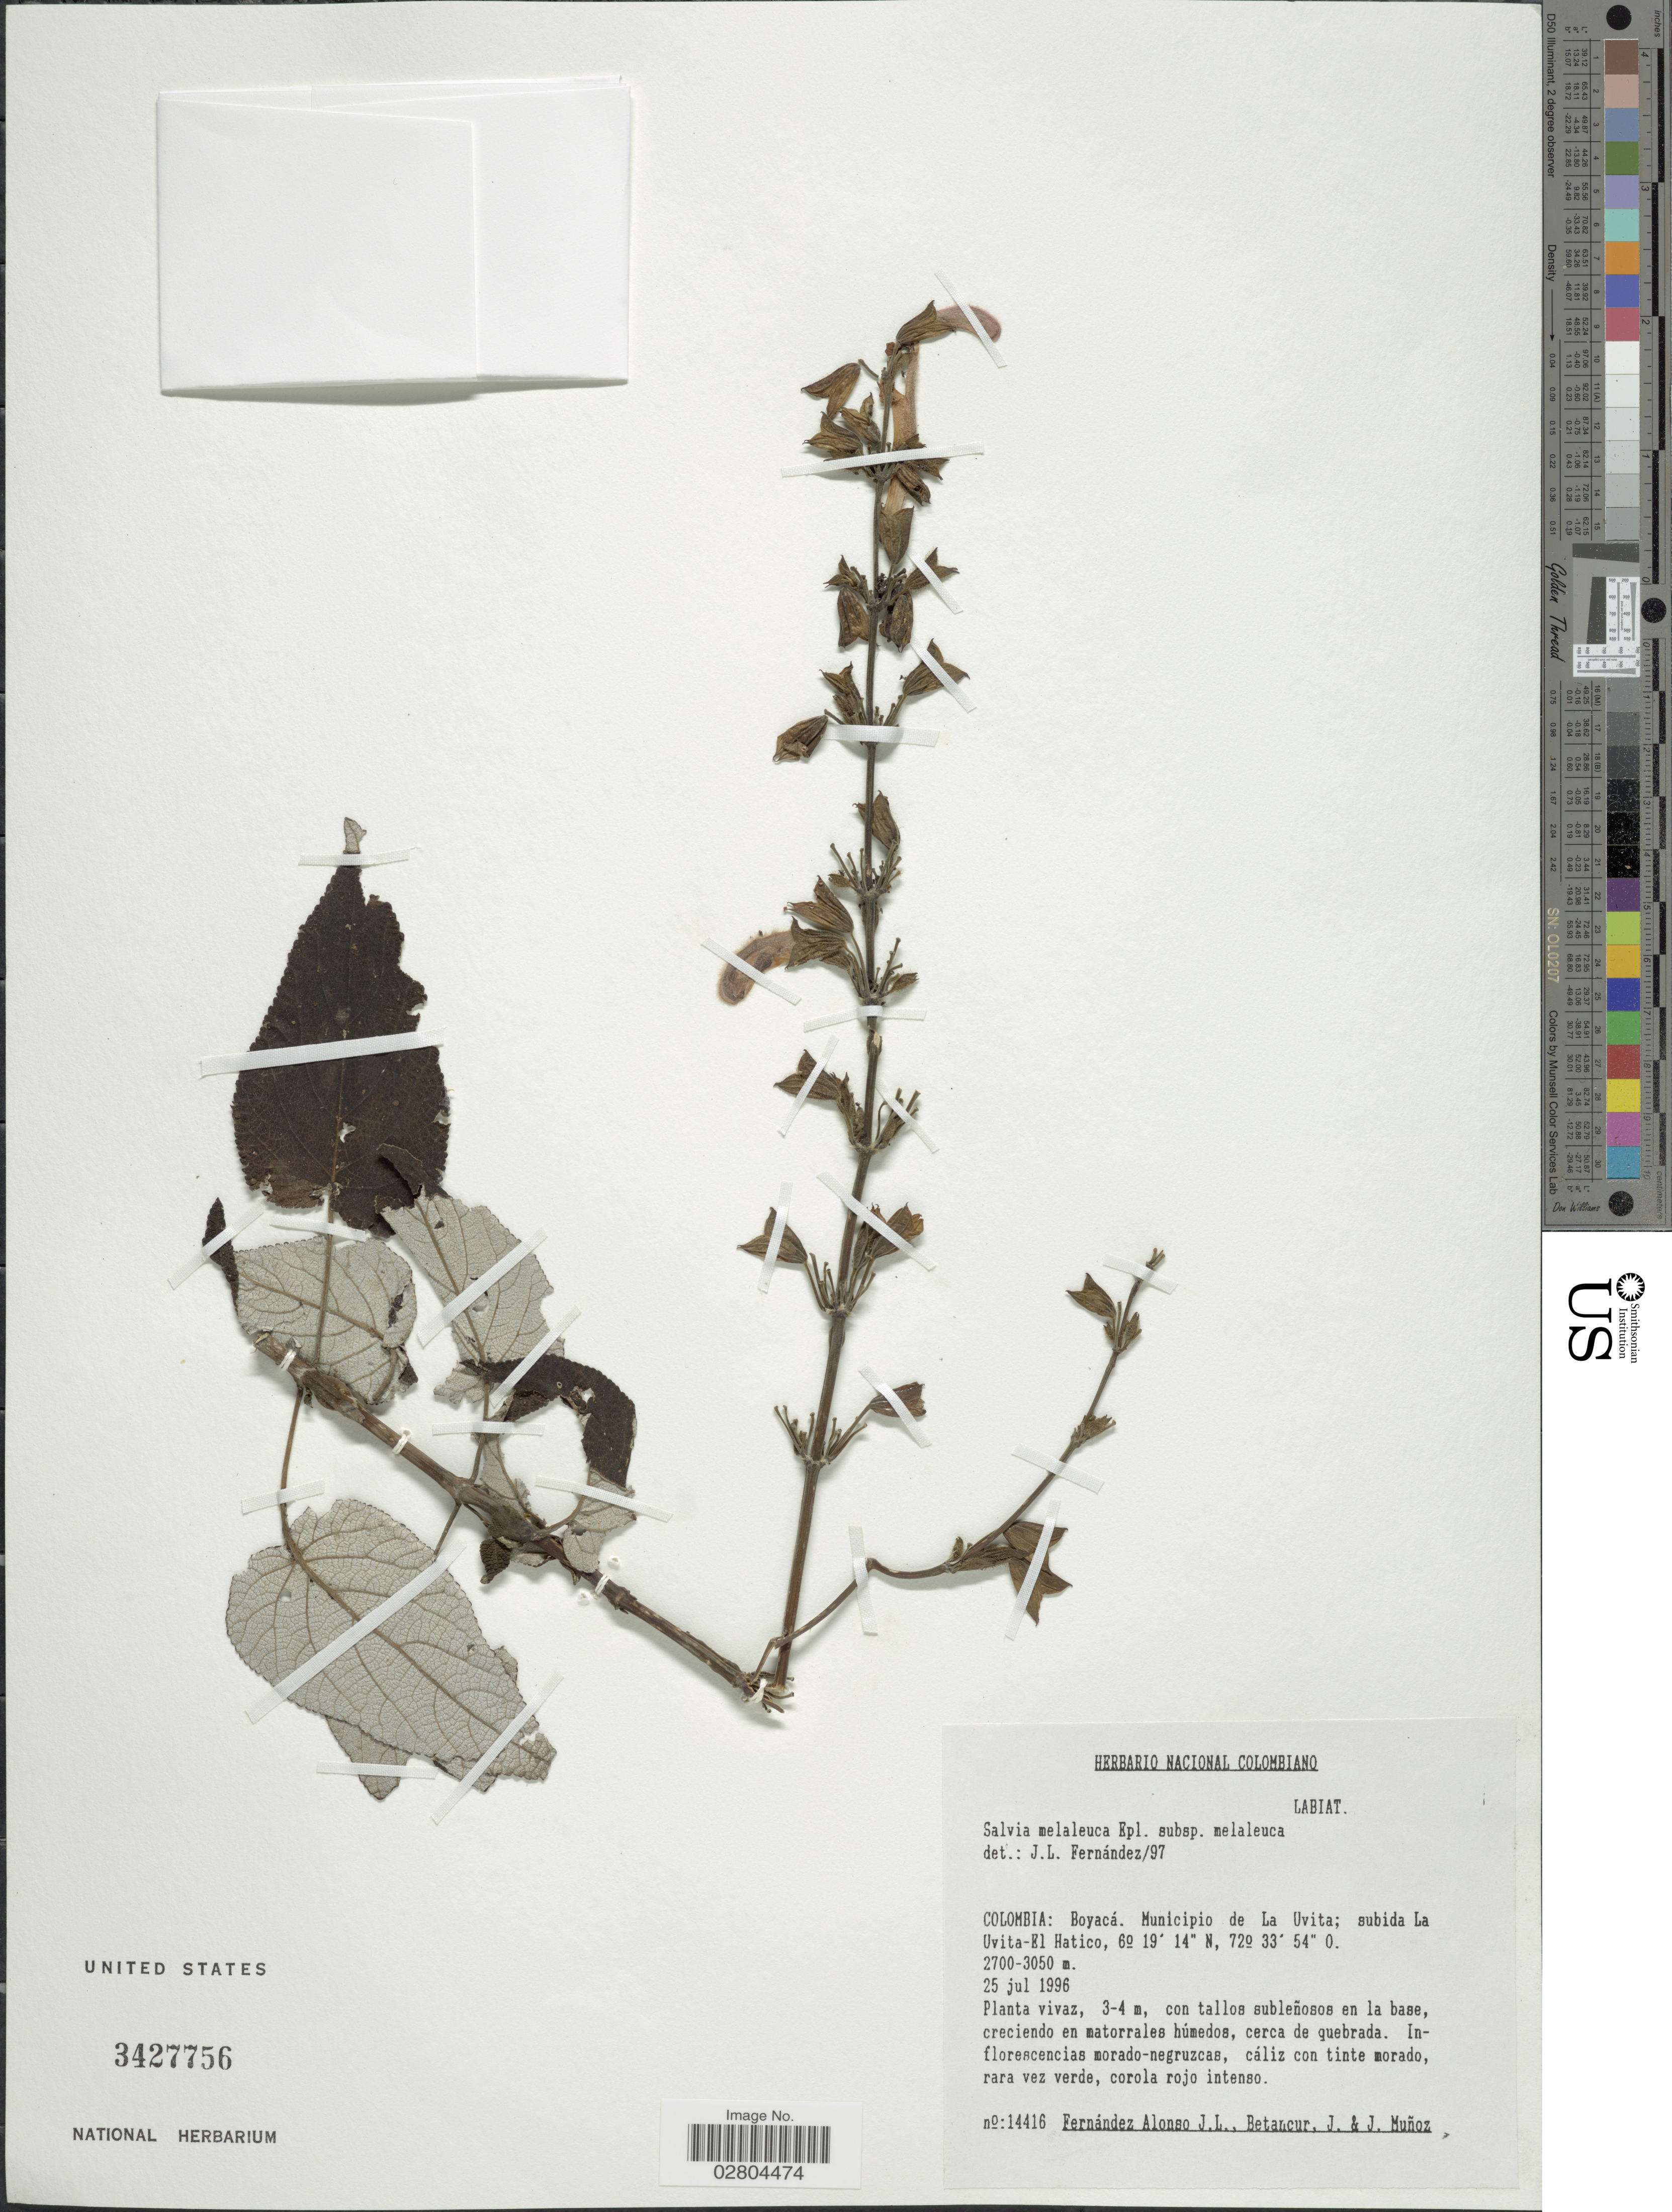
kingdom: Plantae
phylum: Tracheophyta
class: Magnoliopsida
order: Lamiales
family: Lamiaceae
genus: Salvia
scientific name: Salvia melaleuca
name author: Epling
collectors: J. L. Fernández-Alonso, J. Betancur & J. Muñoz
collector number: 14416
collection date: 1996-07-25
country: Colombia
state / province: Boyacá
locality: Municipio de La Uvita; subida La Uvita- El Hatico.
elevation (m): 2700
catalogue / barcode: US 3427756